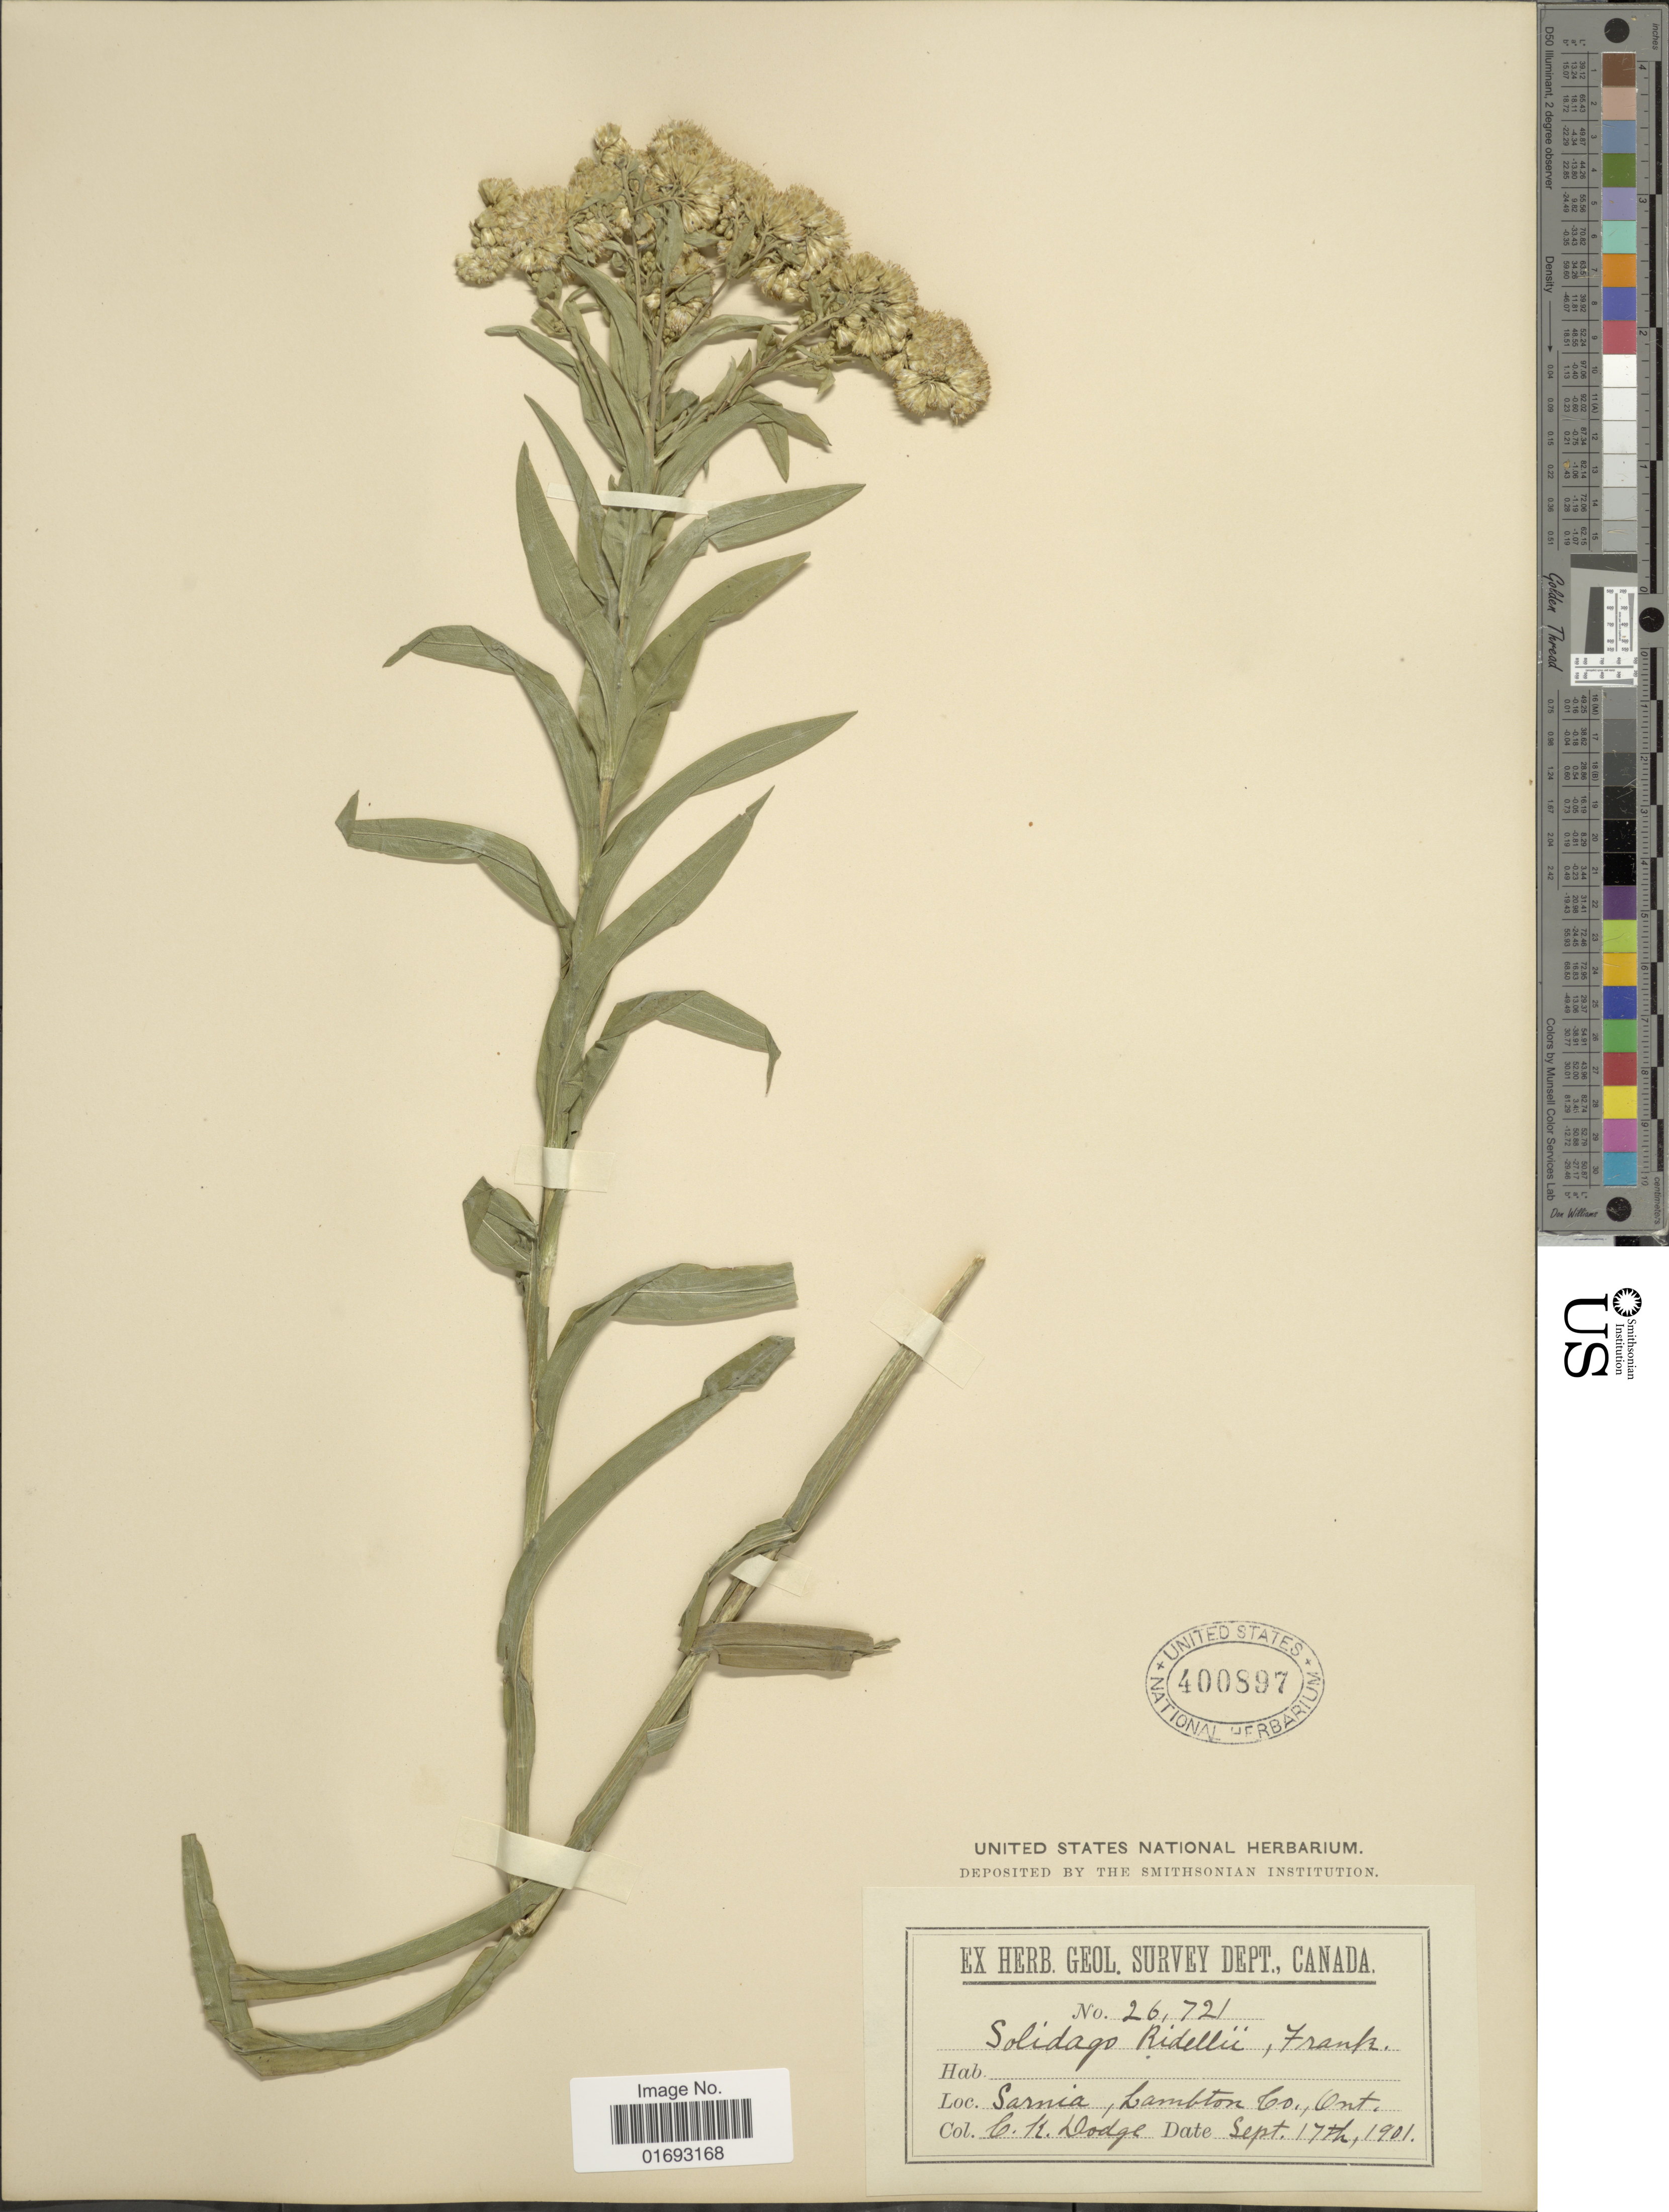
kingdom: Plantae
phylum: Tracheophyta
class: Magnoliopsida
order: Asterales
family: Asteraceae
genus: Oligoneuron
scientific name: Oligoneuron riddellii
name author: (Frank) Rydb.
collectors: C. Dodge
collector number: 26721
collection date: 1901-09-17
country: Canada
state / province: Ontario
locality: Sarnia, Lambton Co.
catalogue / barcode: US 400897